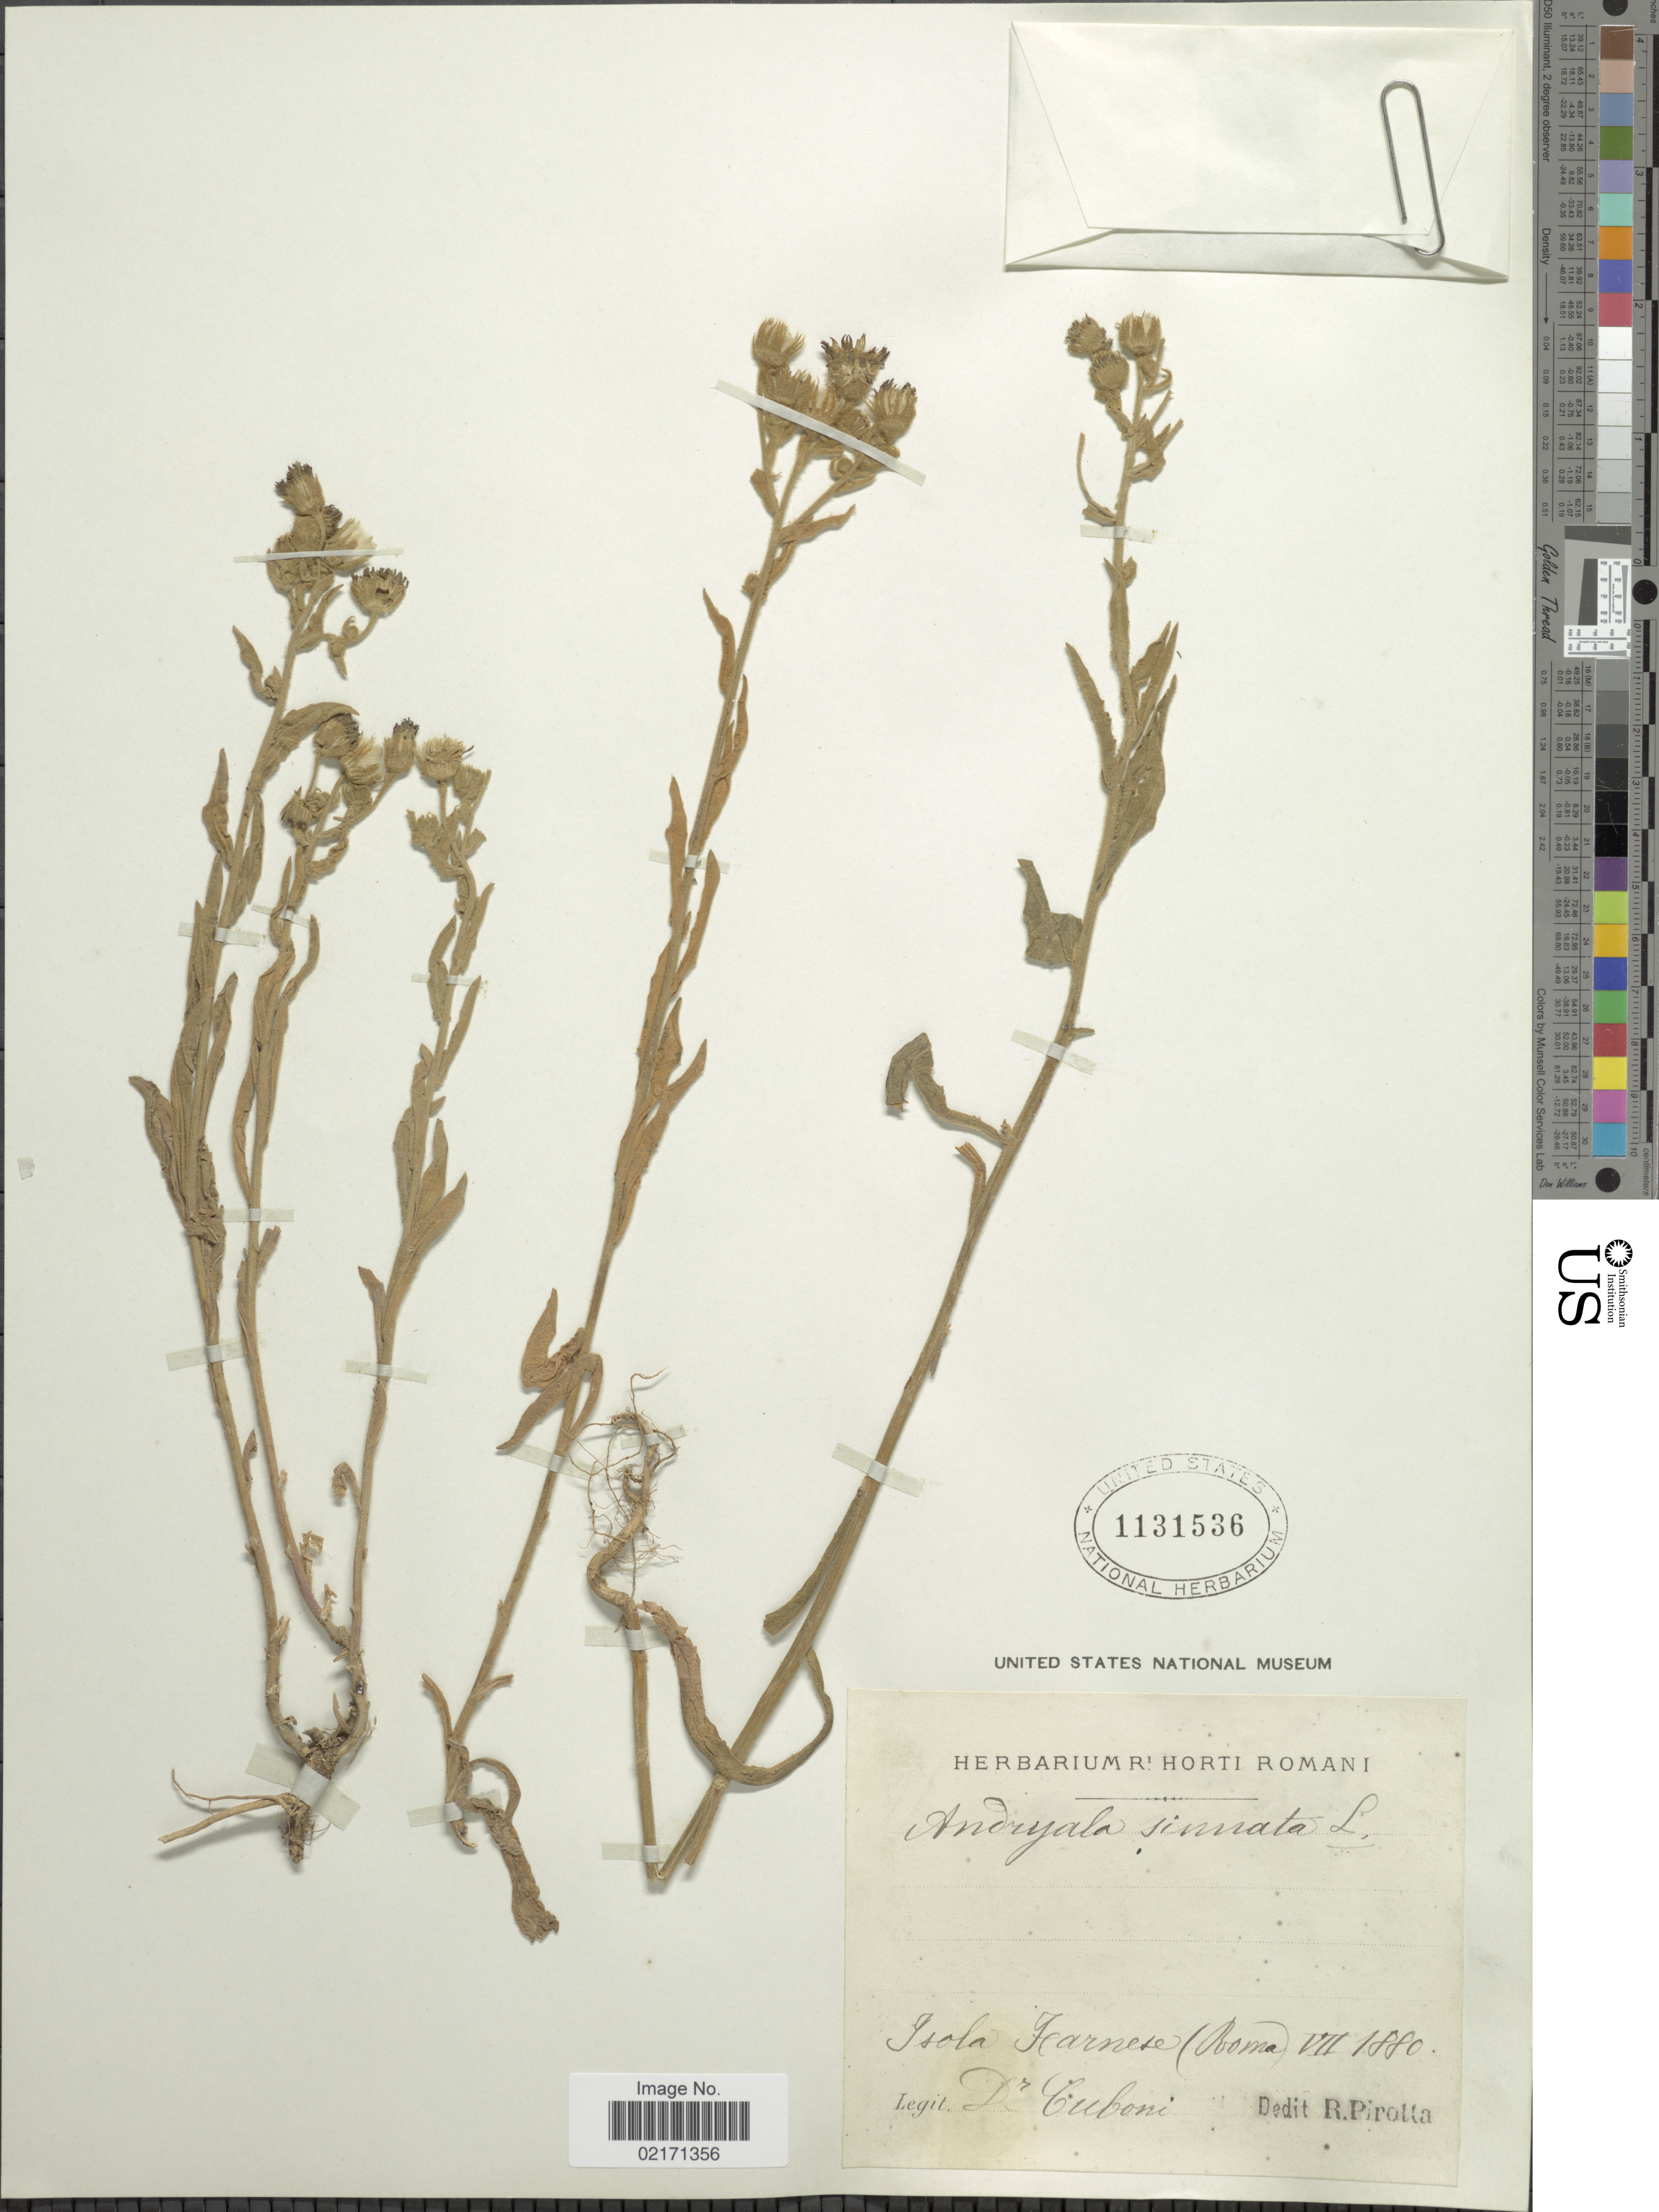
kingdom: Plantae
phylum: Tracheophyta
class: Magnoliopsida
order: Asterales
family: Asteraceae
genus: Andryala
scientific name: Andryala ragusina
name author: L.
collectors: Cuboni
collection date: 1880-07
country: Italy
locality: Isola Farnese (Roma)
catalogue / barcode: US 1131536